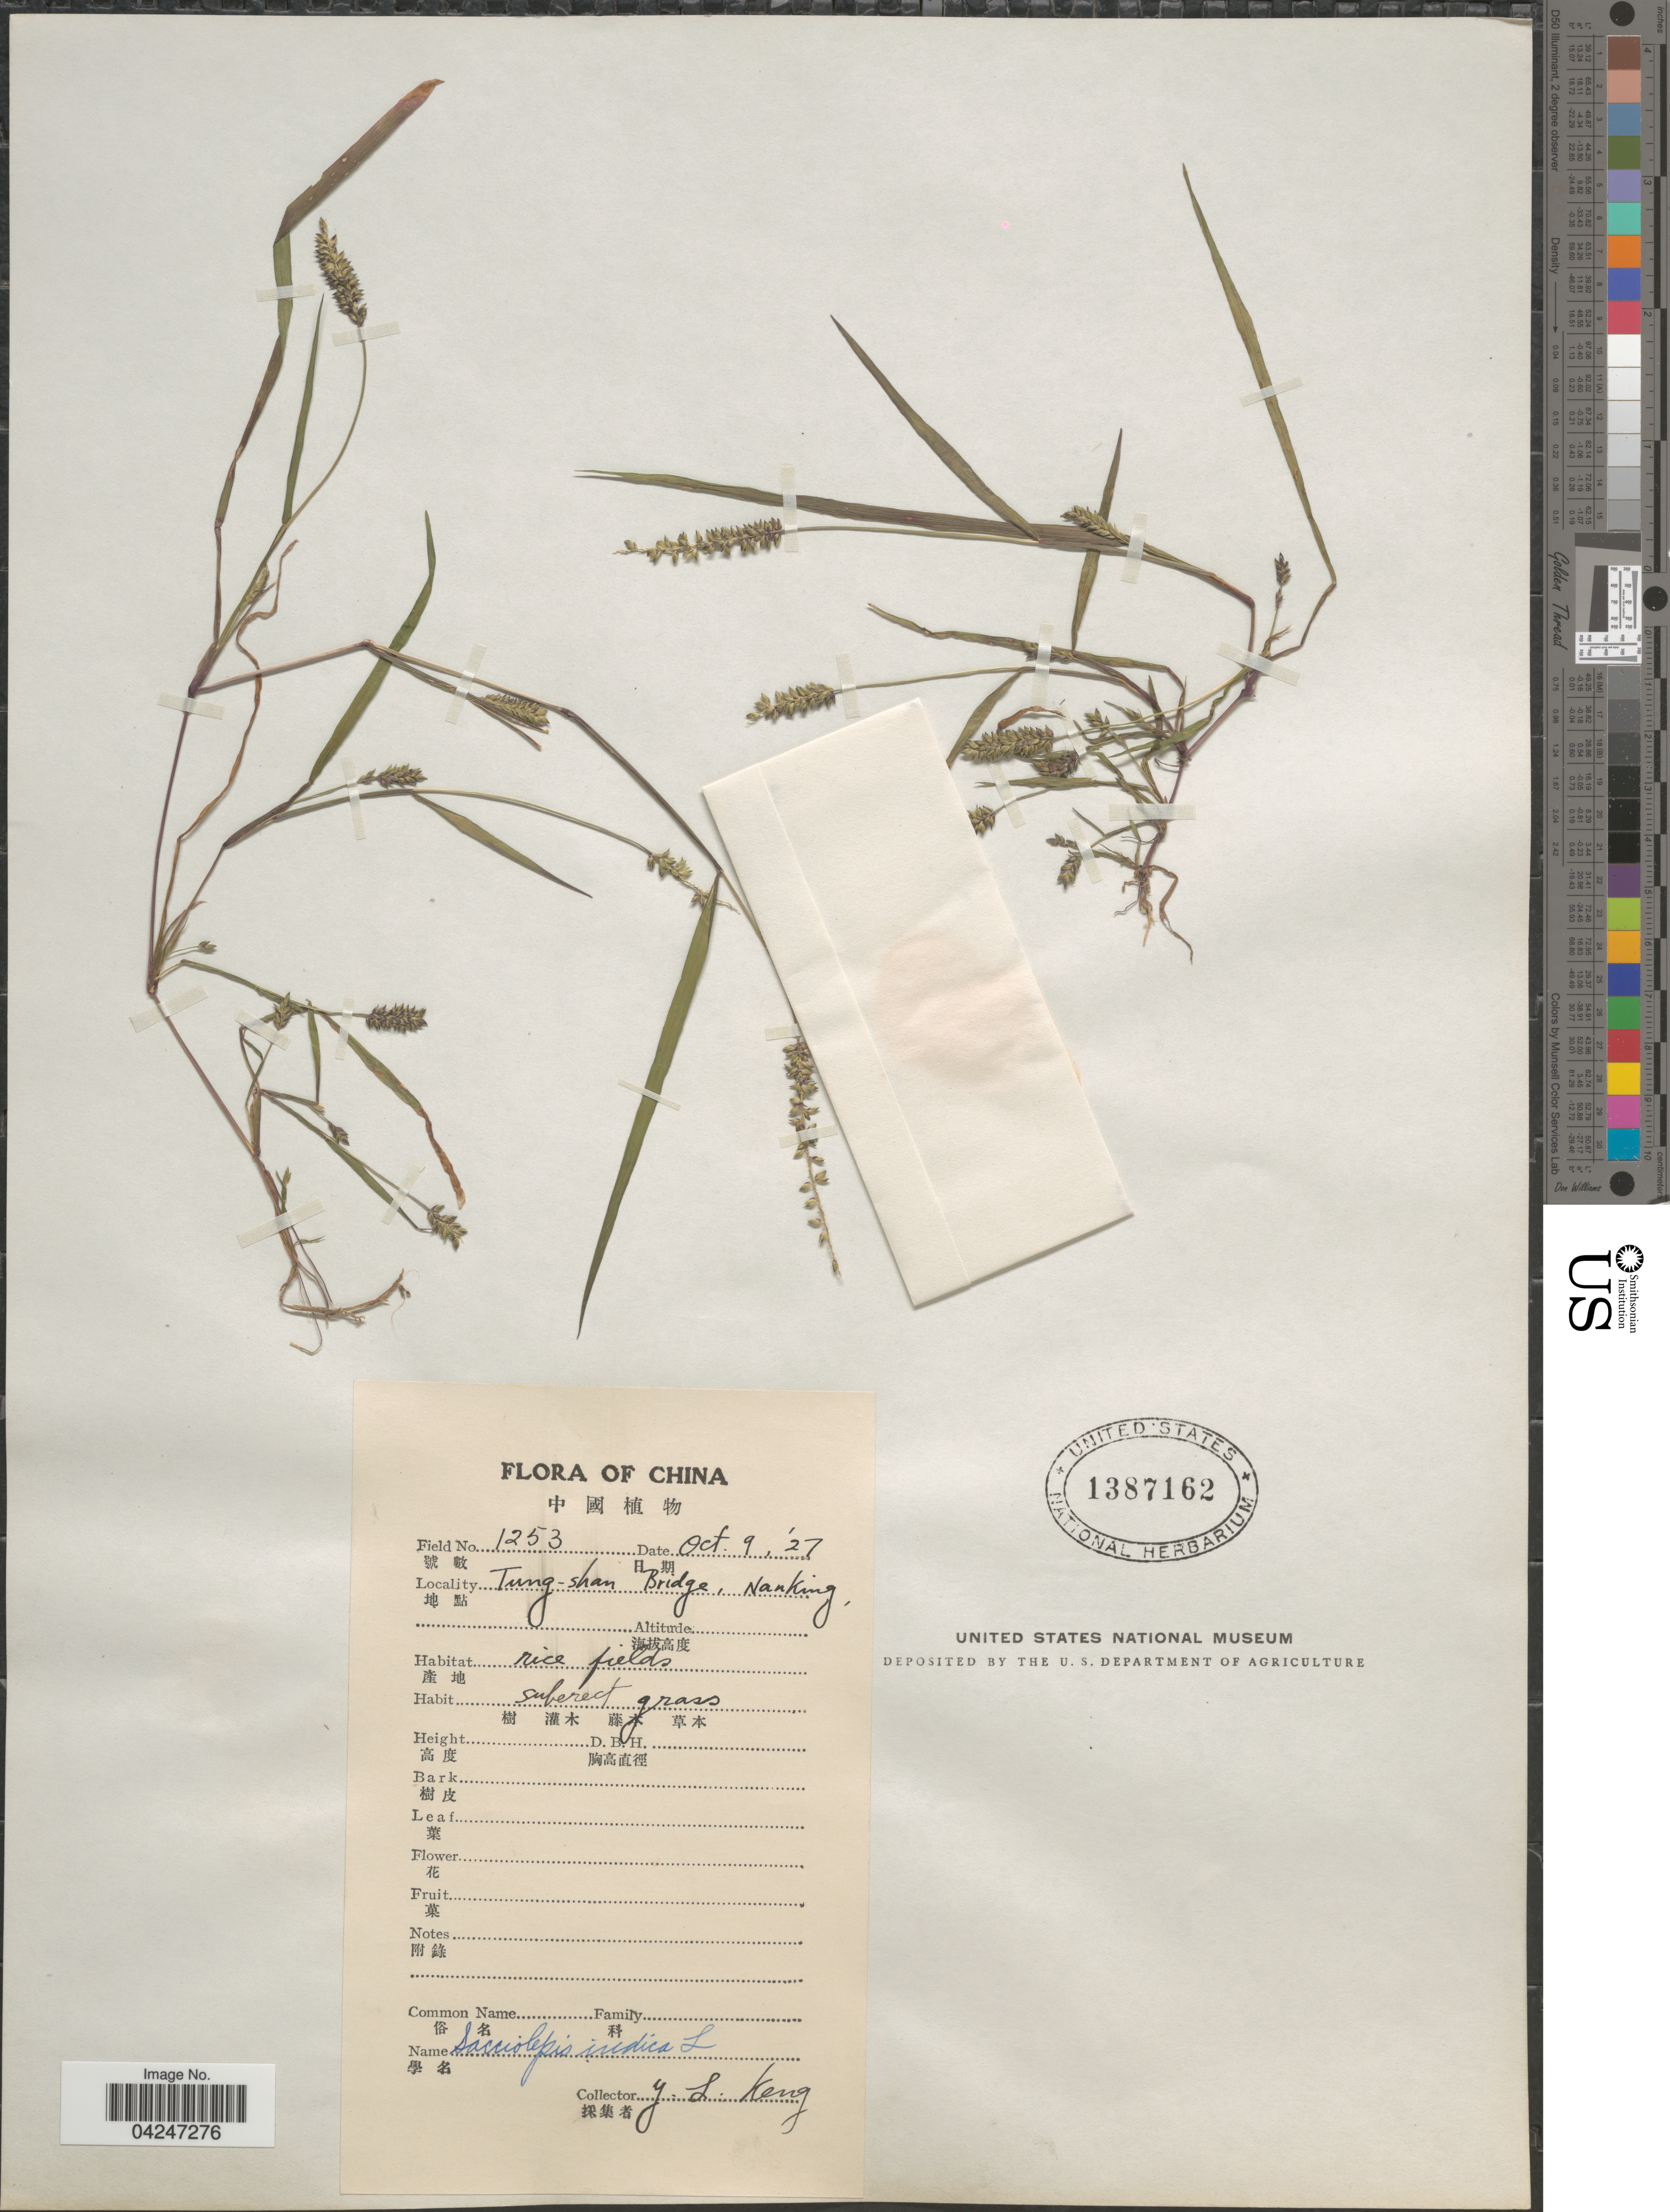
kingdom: Plantae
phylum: Tracheophyta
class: Liliopsida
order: Poales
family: Poaceae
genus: Sacciolepis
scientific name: Sacciolepis indica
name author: (L.) Chase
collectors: Y. L. Keng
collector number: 1253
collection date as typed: Transcribed d/m/y: 9/10/27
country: China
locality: Tung-shan Bridge, Nanking.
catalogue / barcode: US 1387162